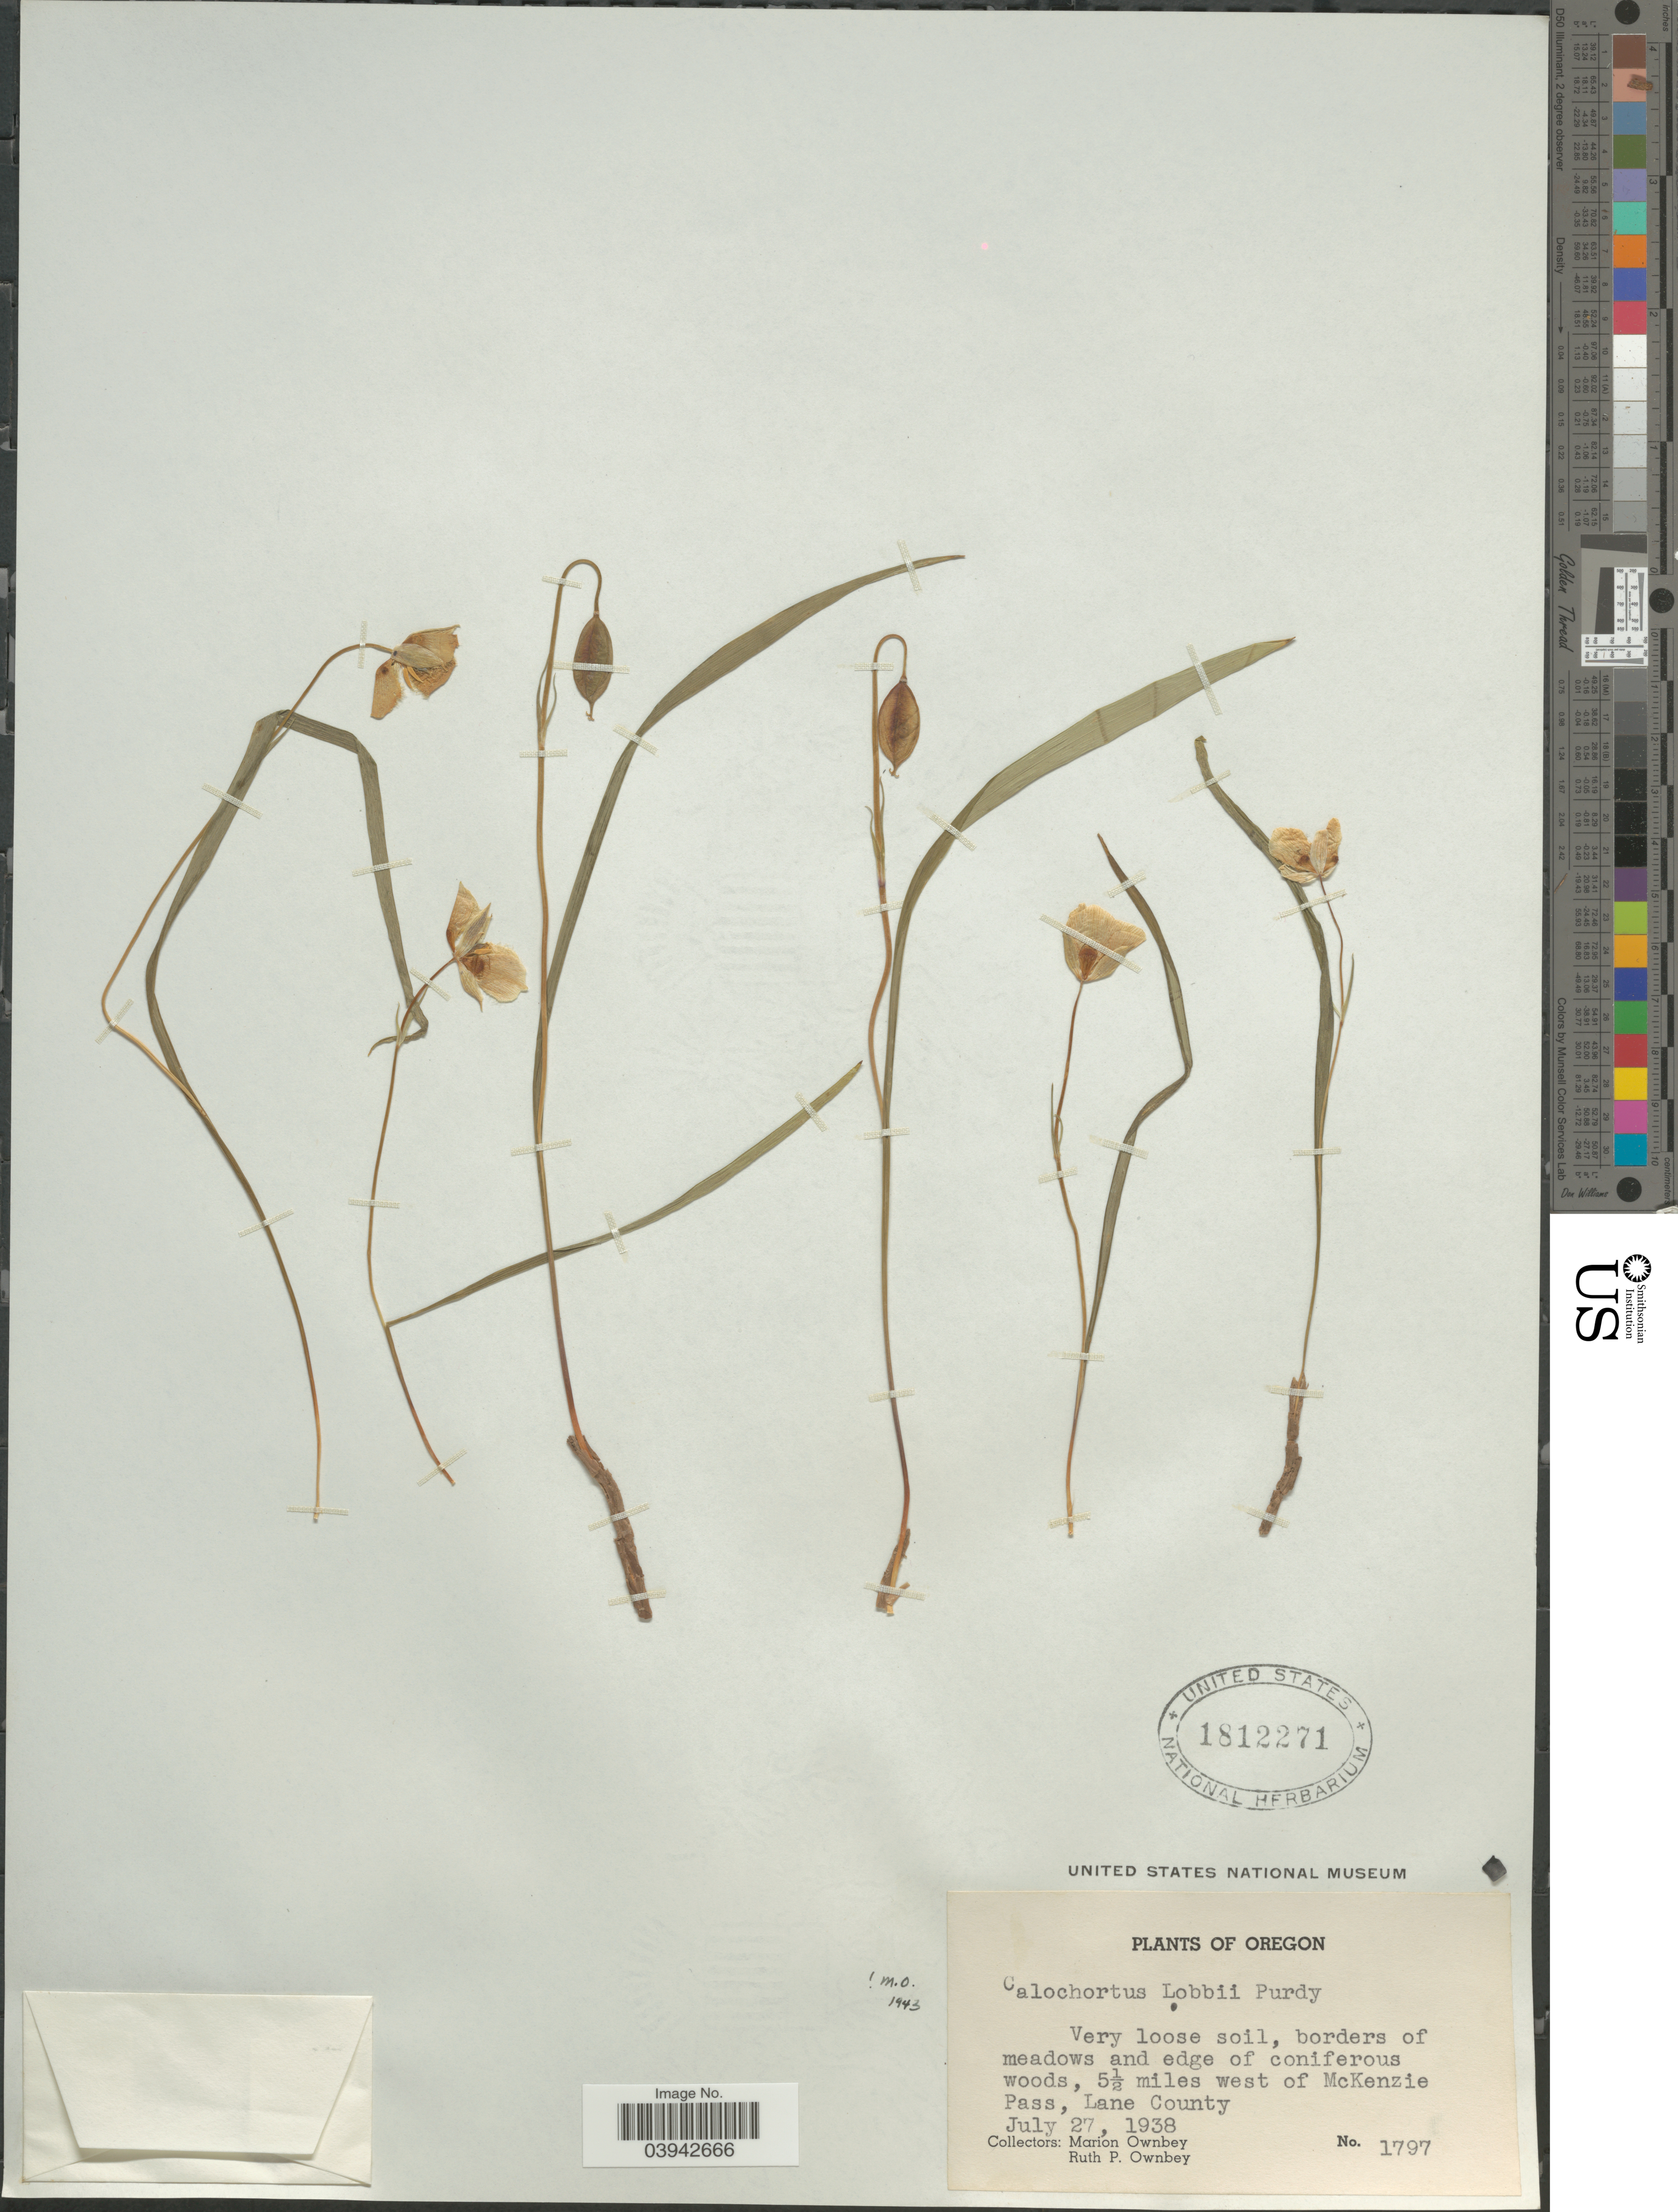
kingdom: Plantae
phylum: Tracheophyta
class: Liliopsida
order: Liliales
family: Liliaceae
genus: Calochortus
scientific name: Calochortus lobbii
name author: Purdy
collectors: M. Ownbey & R. Ownbey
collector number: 1797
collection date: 1938-07-27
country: United States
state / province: Oregon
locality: Borders of meados and edge of coniferous woods, 5½ miles west of McKenzie Pass, Lane County.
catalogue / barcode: US 1812271